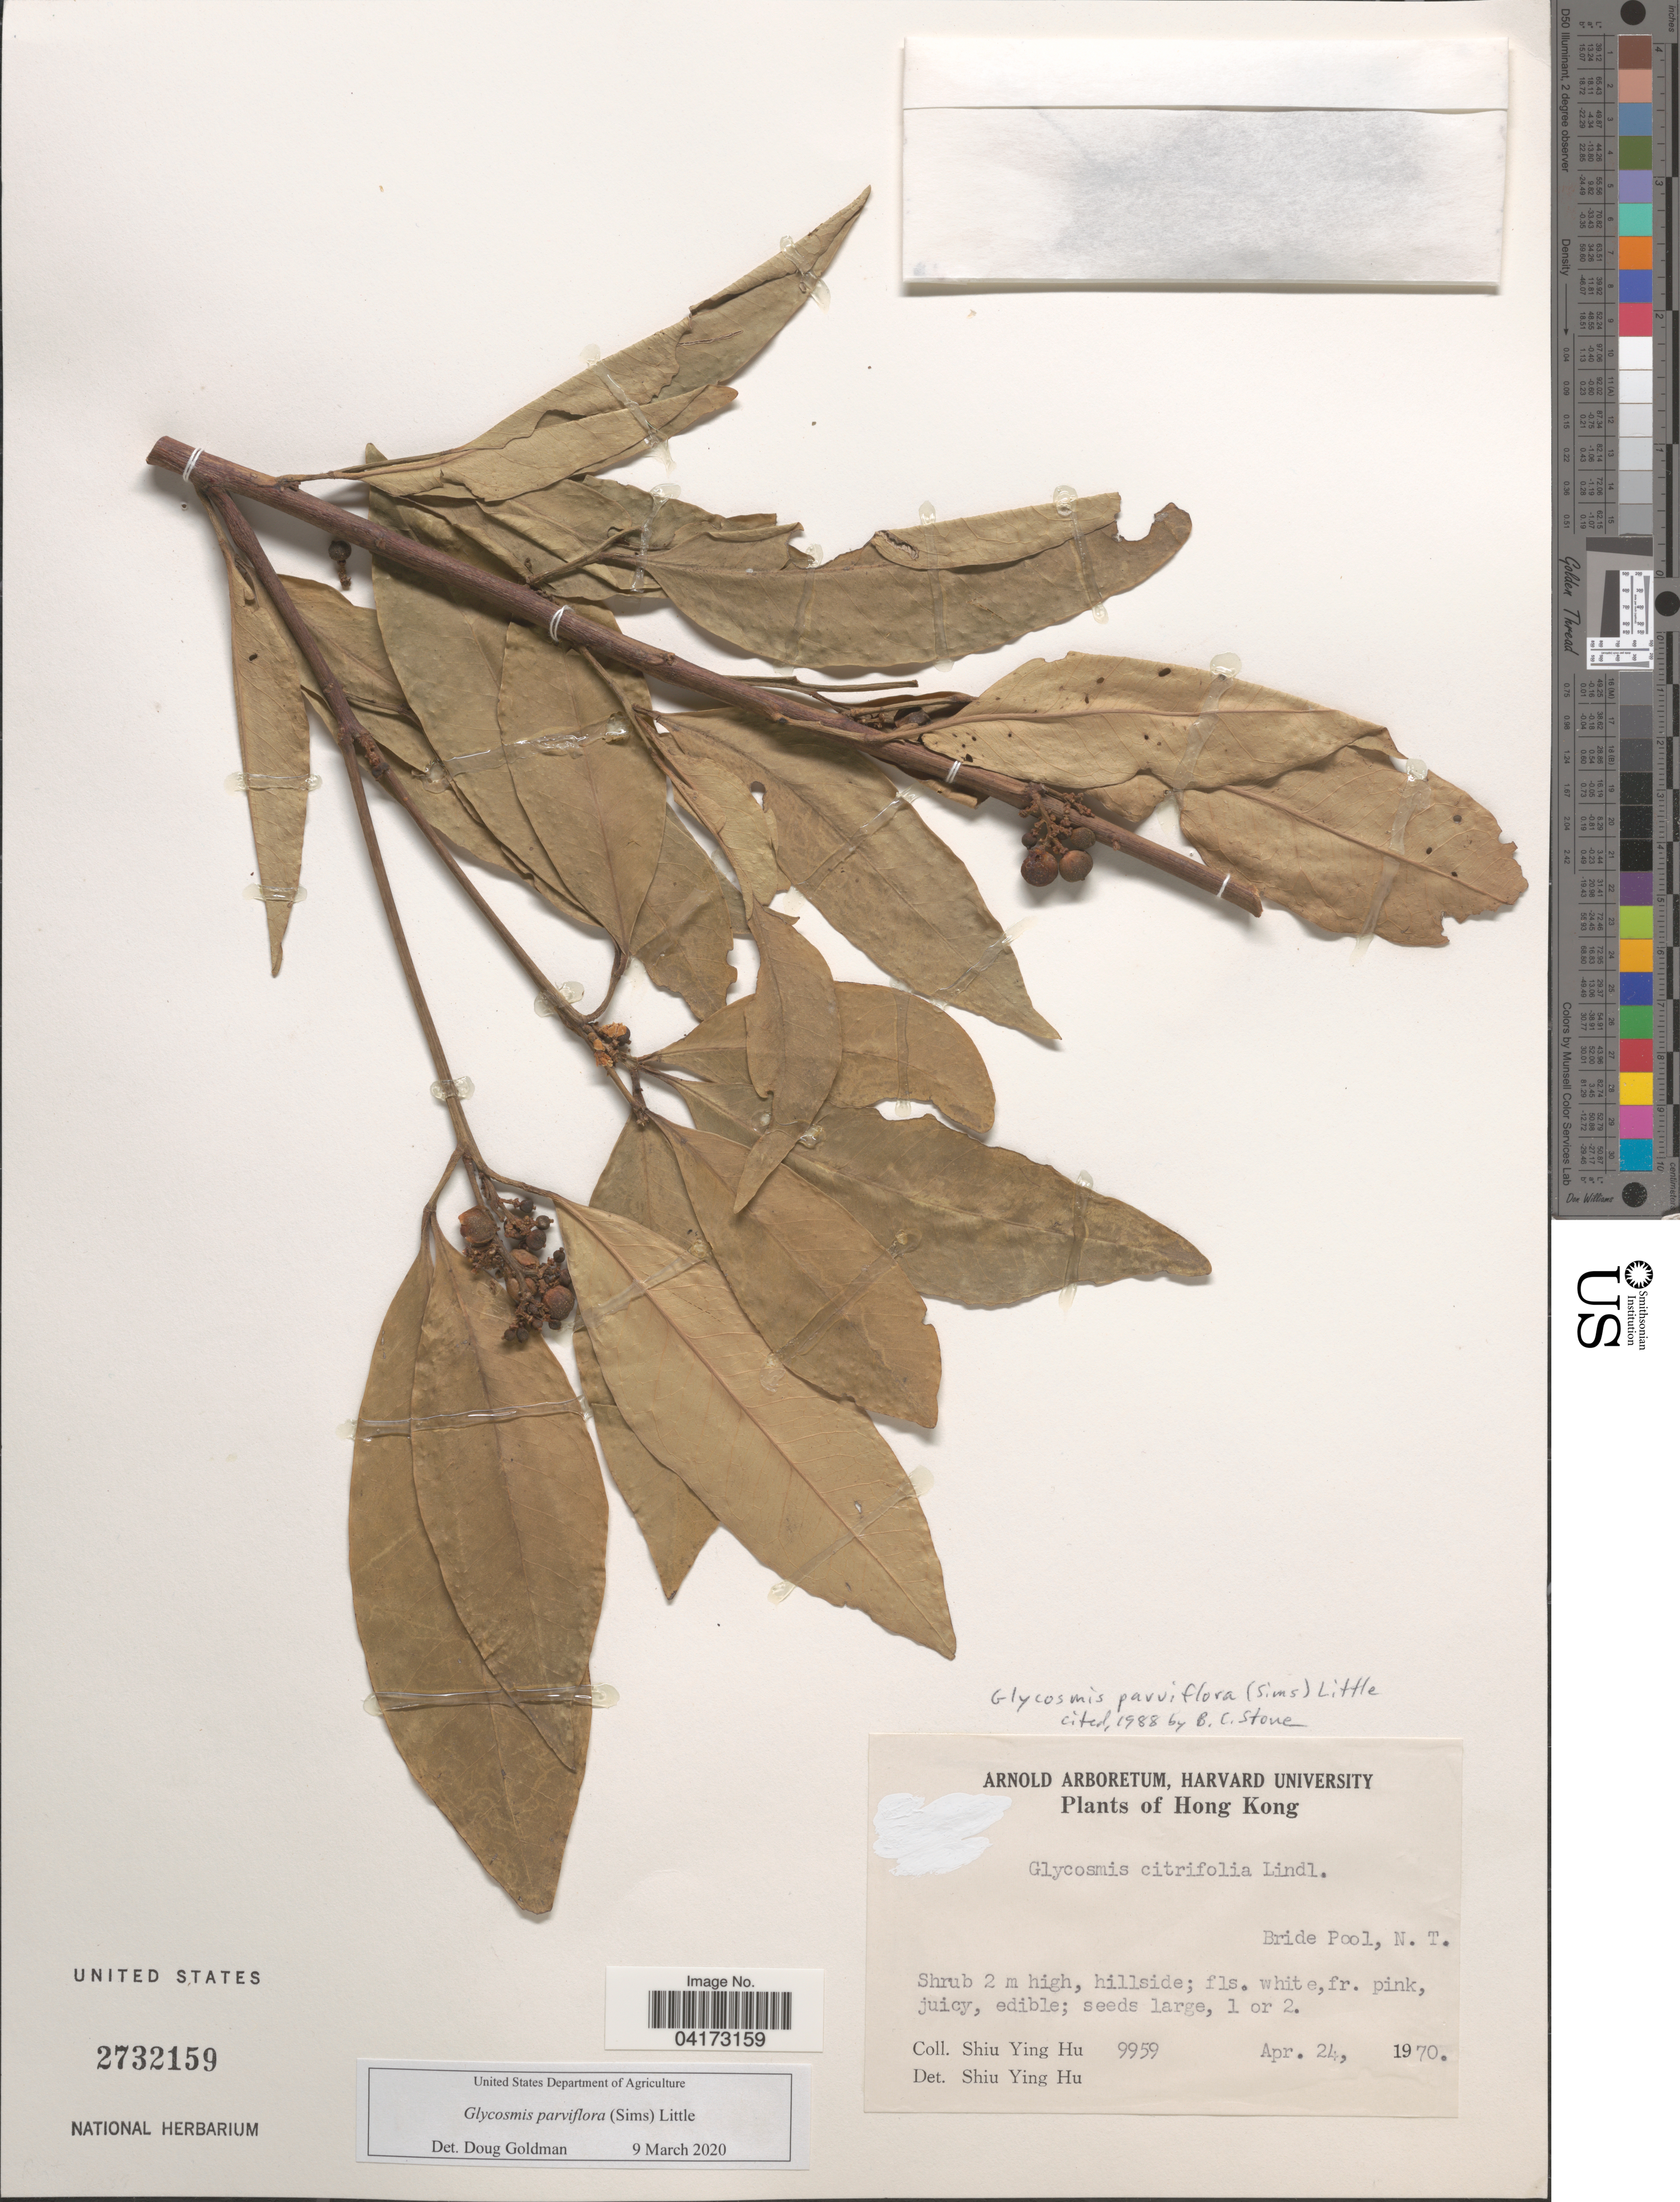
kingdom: Plantae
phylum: Tracheophyta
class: Magnoliopsida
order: Sapindales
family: Rutaceae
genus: Glycosmis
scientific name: Glycosmis parviflora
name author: (Sims) Little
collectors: S. Y. Hu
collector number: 9959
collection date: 1970-04-24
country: China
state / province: Hong Kong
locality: Bride Pool, N. T.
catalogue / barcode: US 2732159